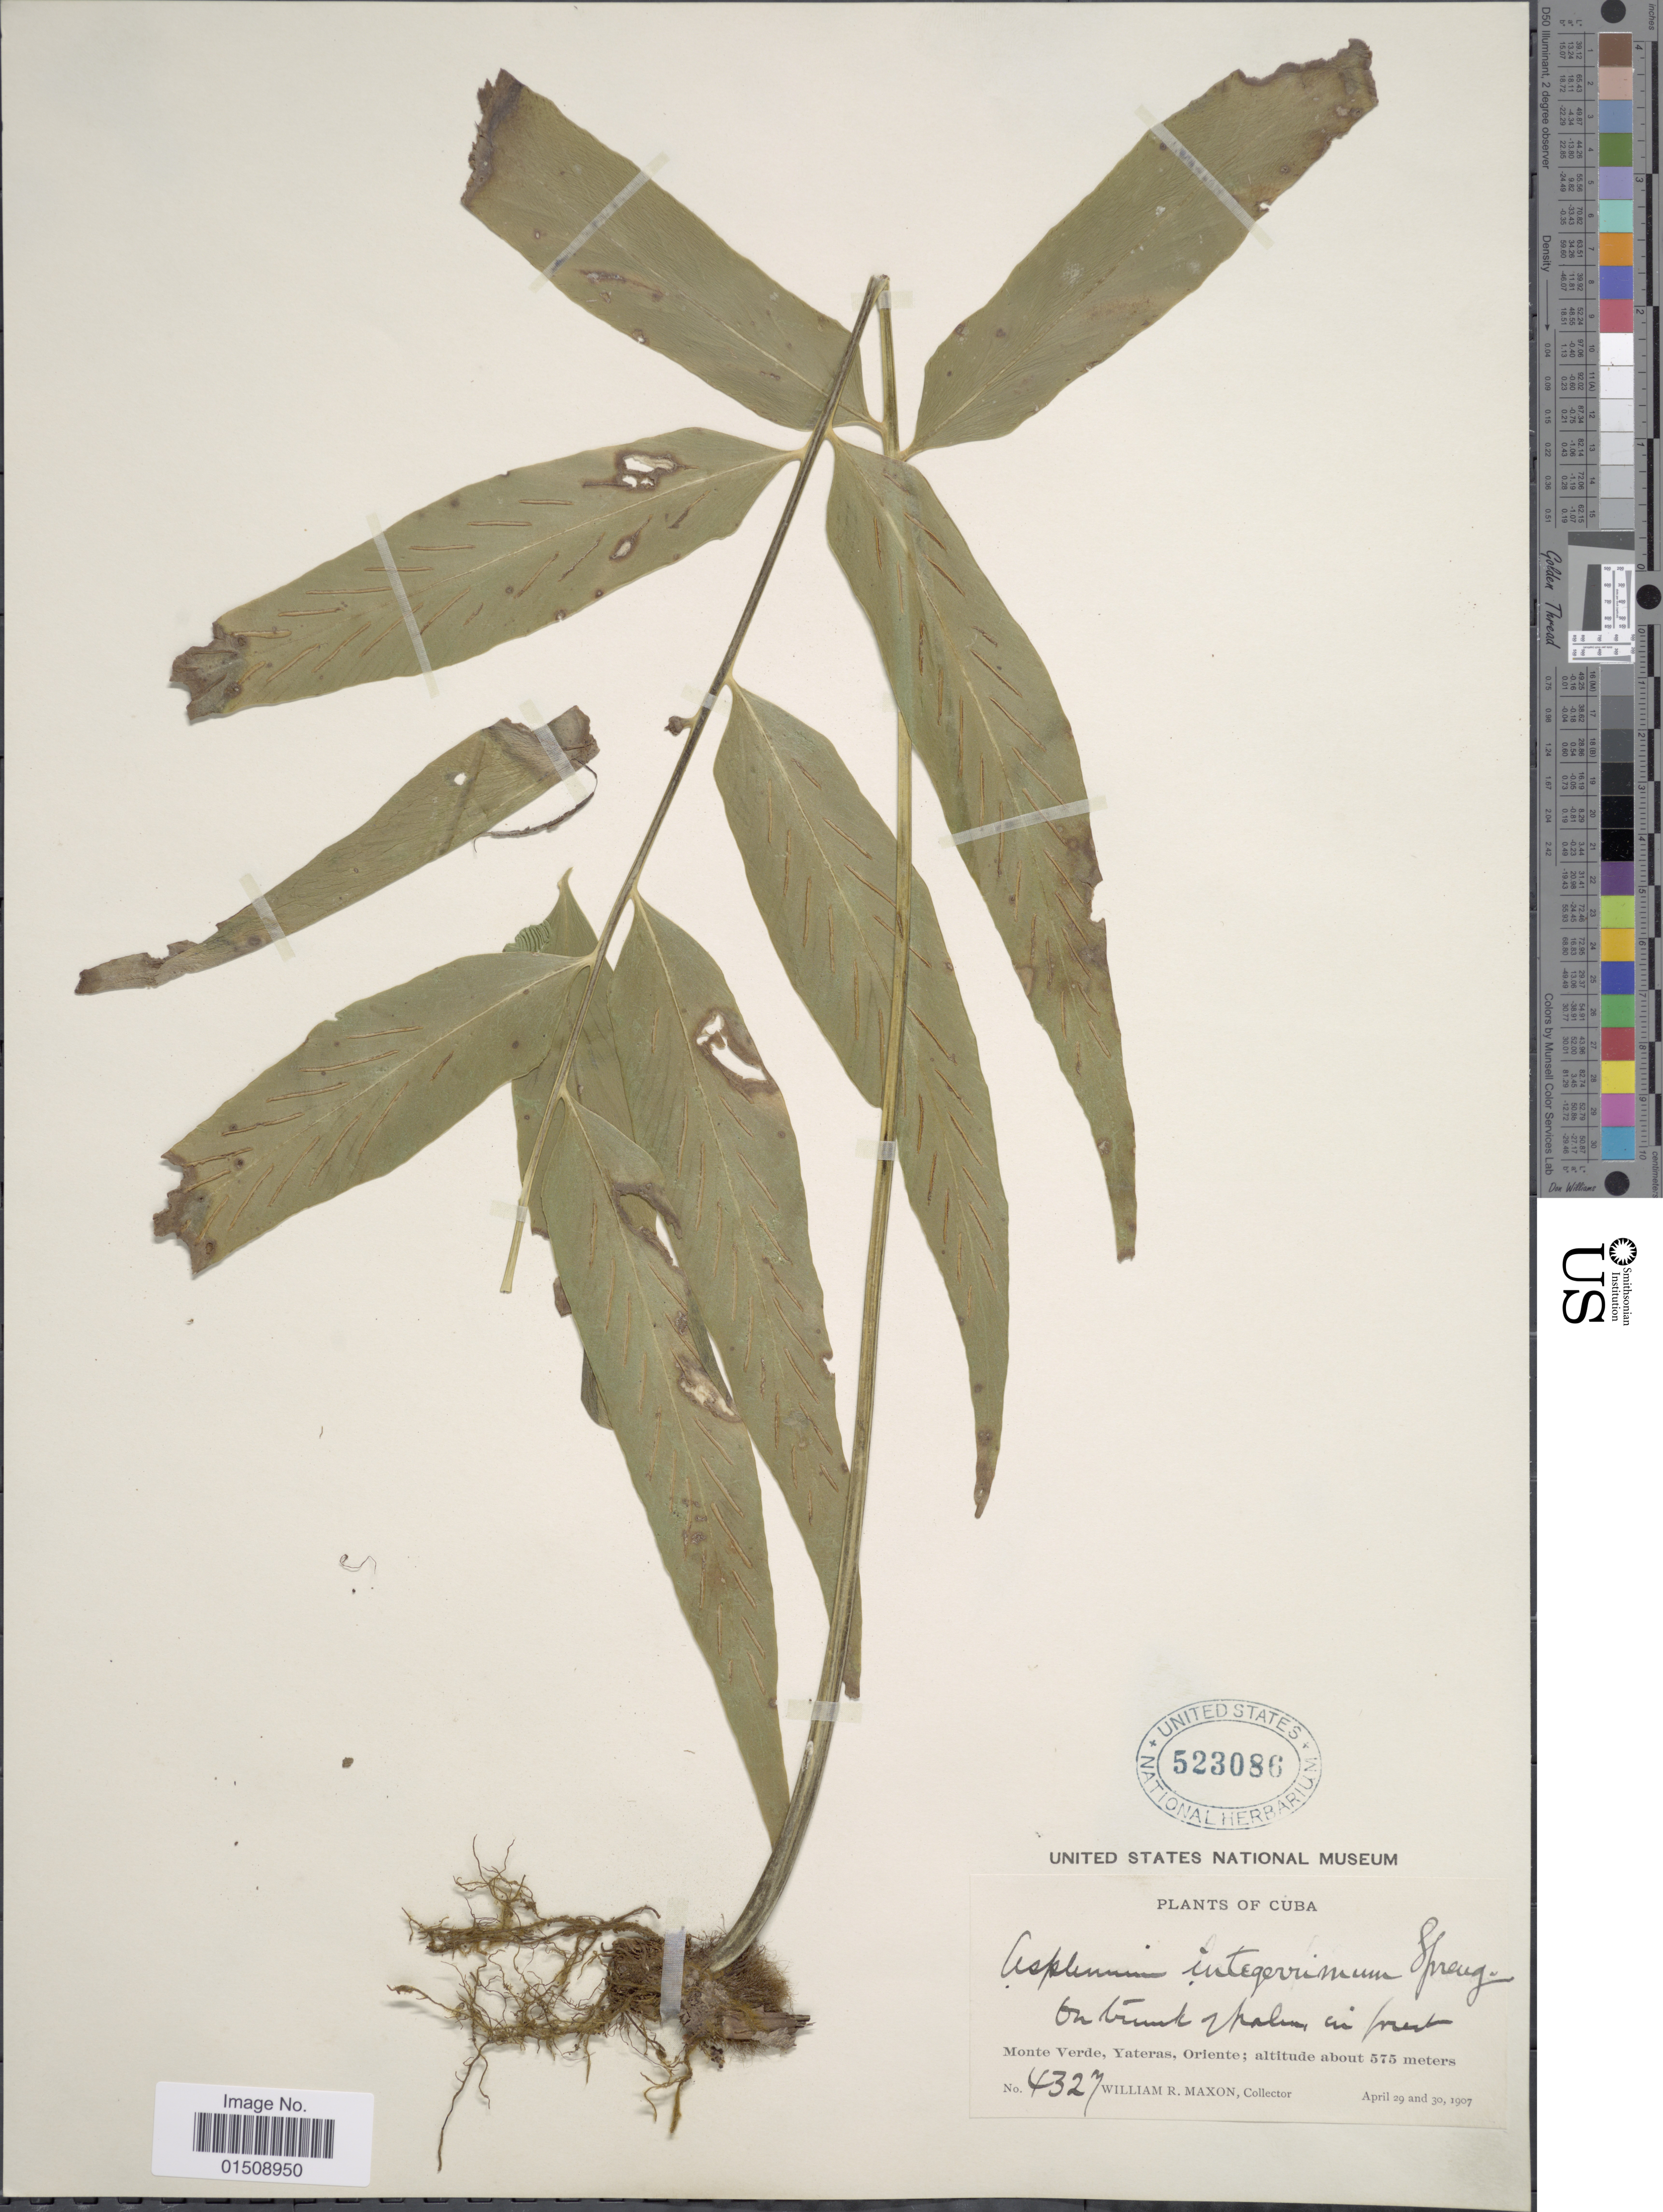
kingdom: Plantae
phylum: Tracheophyta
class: Polypodiopsida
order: Polypodiales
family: Aspleniaceae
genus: Asplenium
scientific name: Asplenium juglandifolium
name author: Lam.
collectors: W. R. Maxon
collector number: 4327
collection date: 1907-04-29/1907-04-30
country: Cuba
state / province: Oriente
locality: Monte Verde, Yateras, Oriente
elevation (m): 575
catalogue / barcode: US 523086